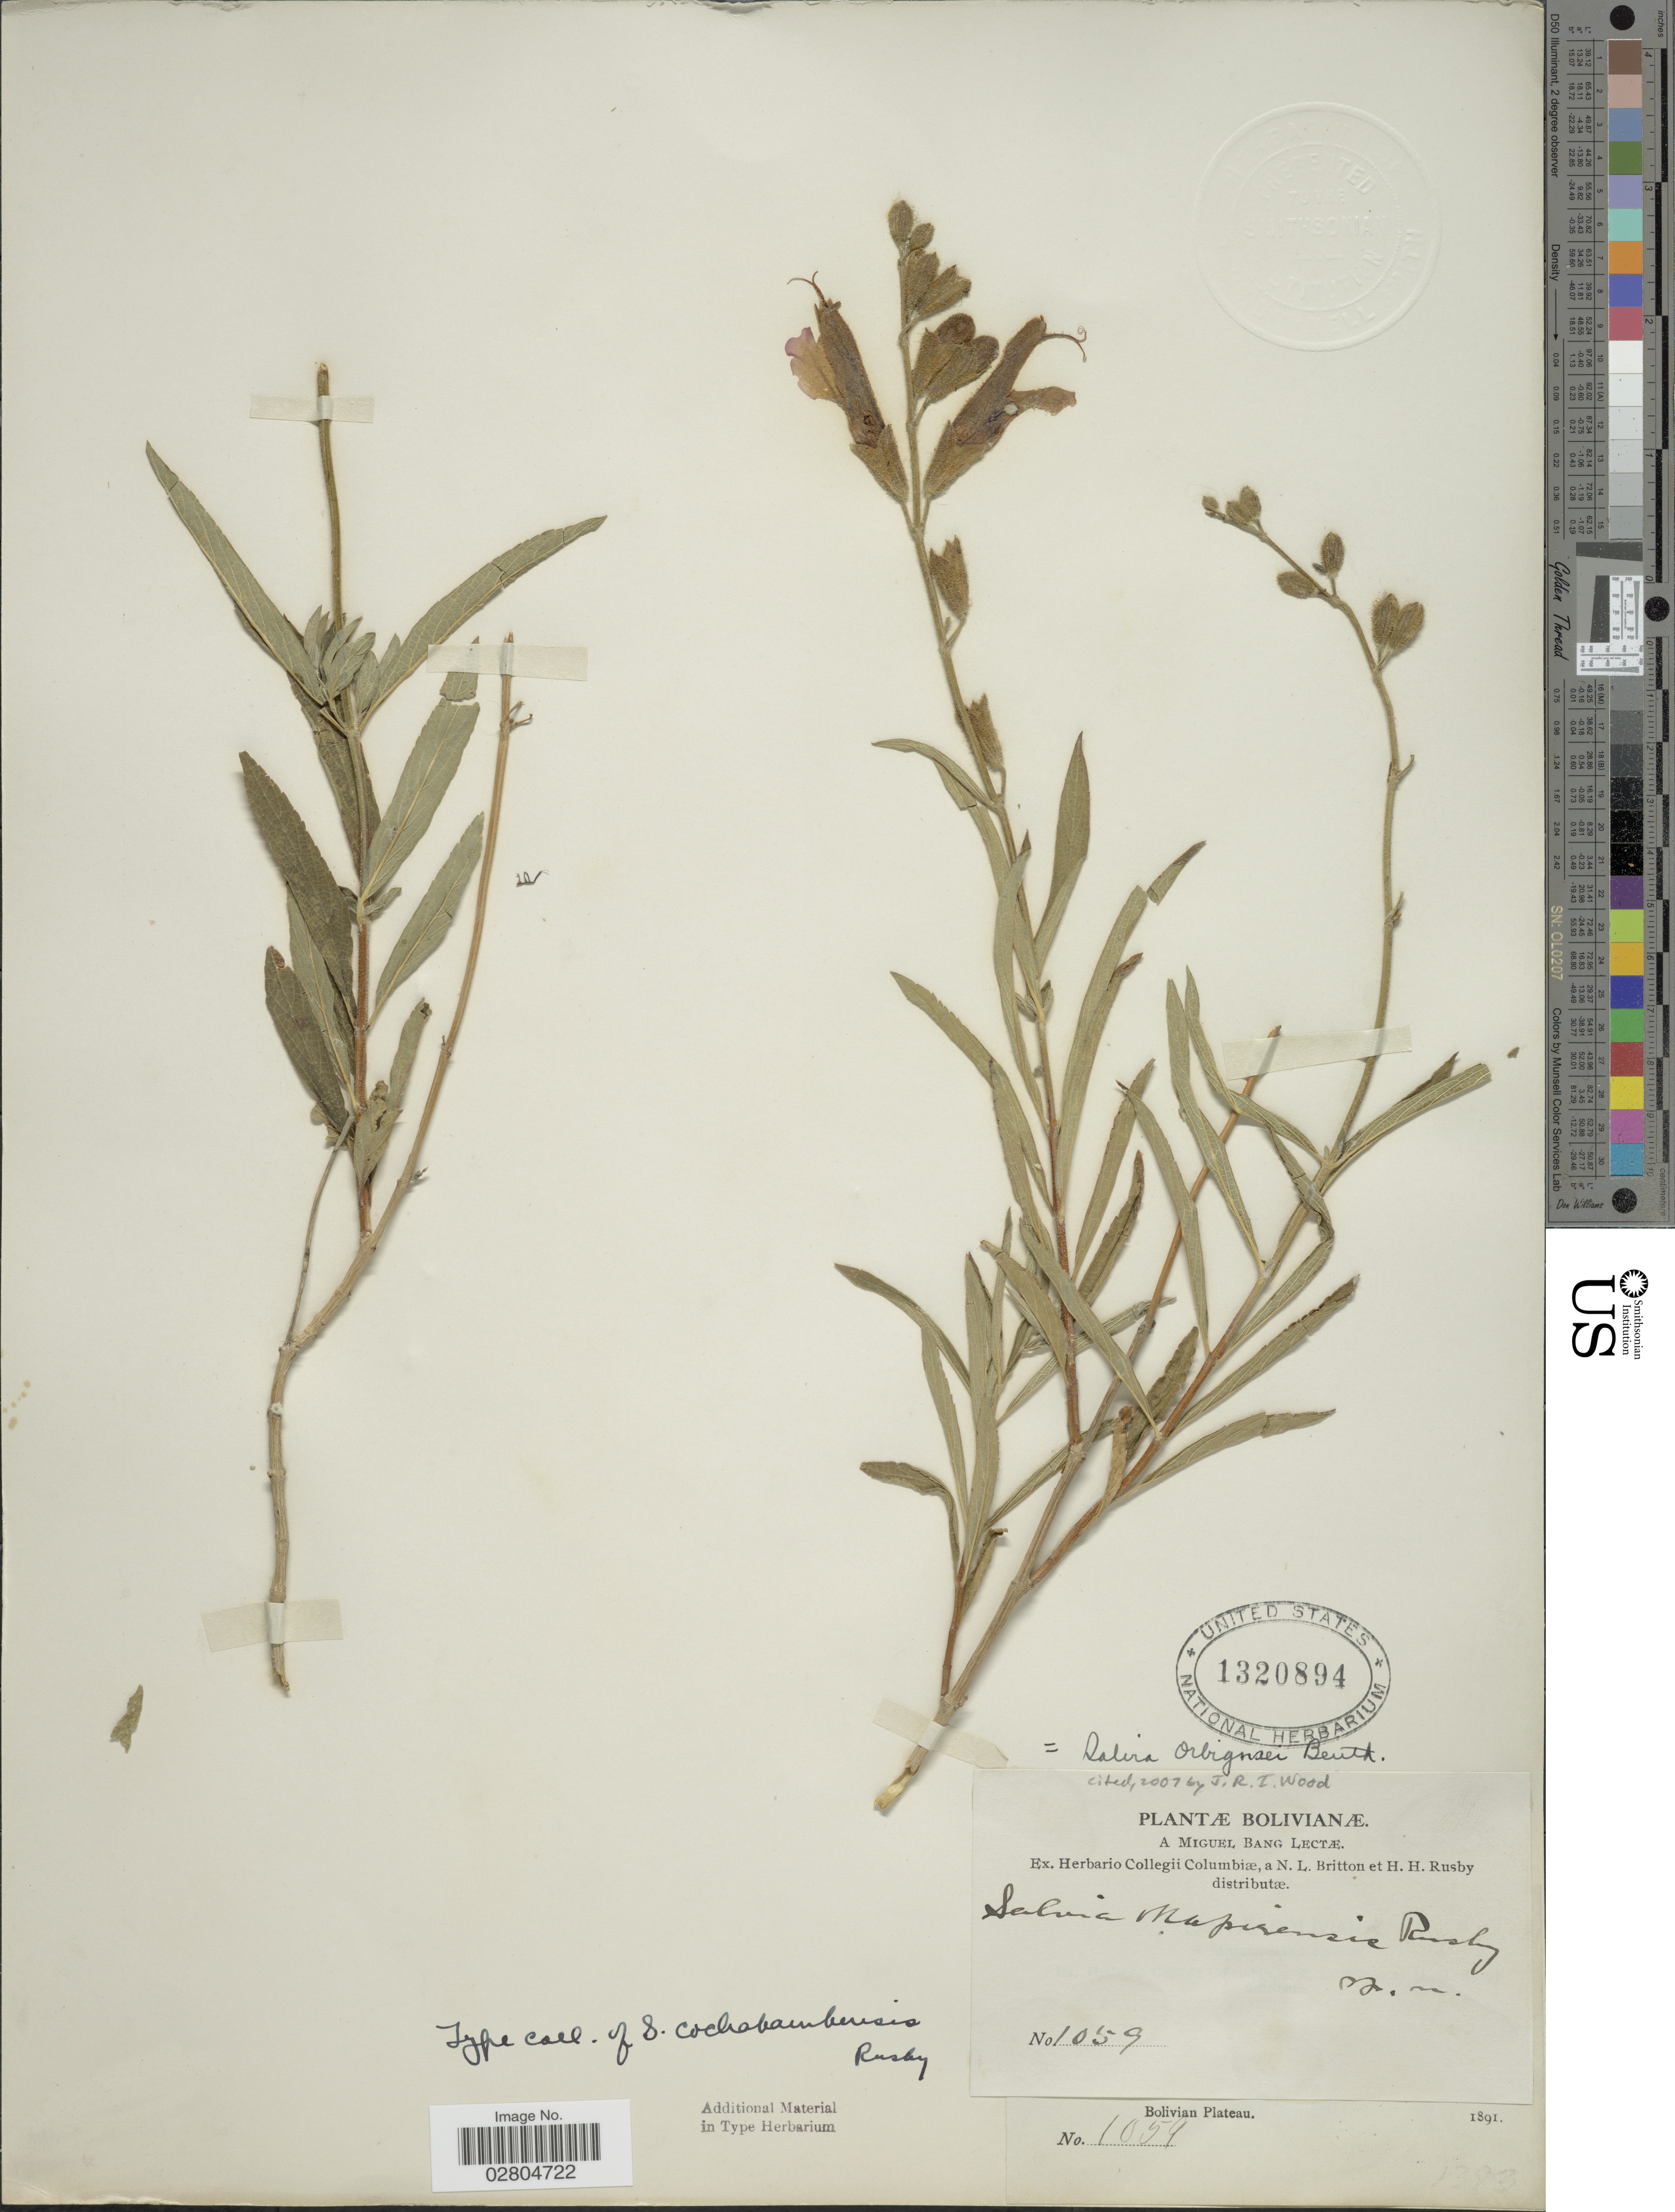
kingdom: Plantae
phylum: Tracheophyta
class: Magnoliopsida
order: Lamiales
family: Lamiaceae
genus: Salvia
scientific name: Salvia orbignaei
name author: Benth.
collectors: M. Bang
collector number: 1059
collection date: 1891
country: Bolivia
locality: Bolivianæ. Bolivian Plateau.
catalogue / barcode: US 1320894